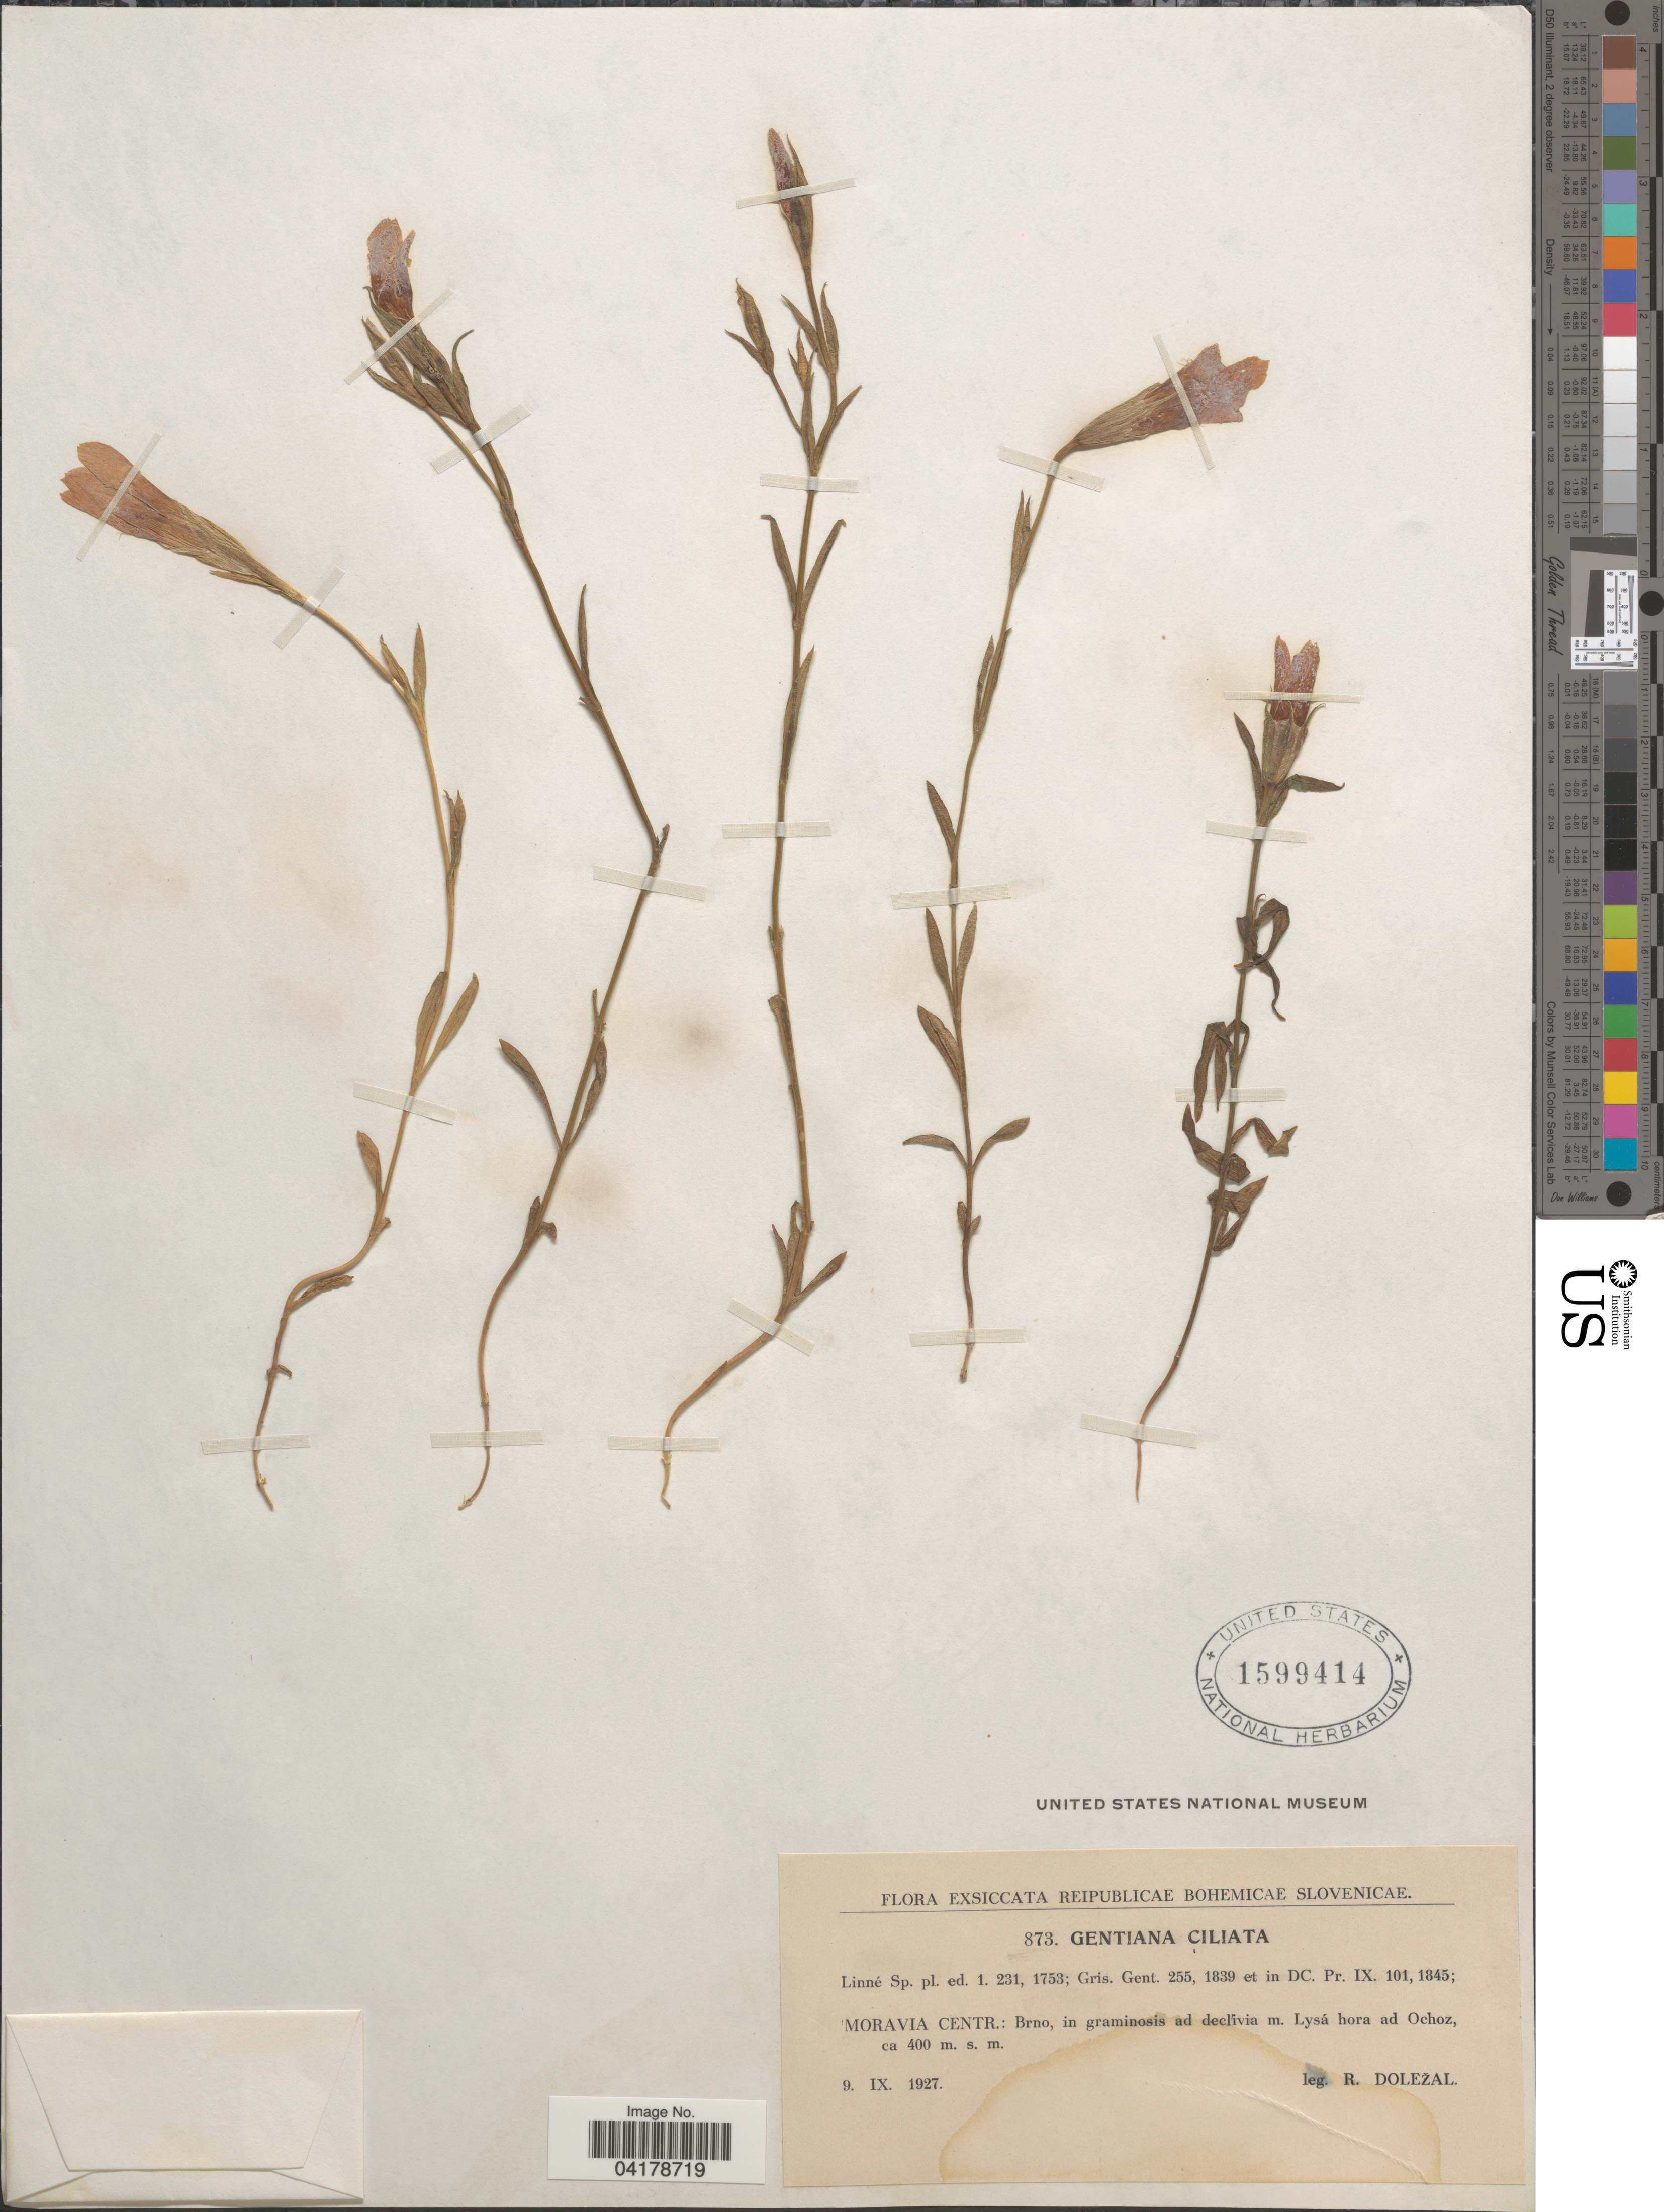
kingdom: Plantae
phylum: Tracheophyta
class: Magnoliopsida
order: Gentianales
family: Gentianaceae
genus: Gentiana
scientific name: Gentiana ciliata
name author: L.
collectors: R. Dolezal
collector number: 873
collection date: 1927-09-09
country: Czechia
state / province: South Moravian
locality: Reipublicae Bohemicae Slovenicae. Moravia Centr.: Brno, in graminosis ad declivia m. Lysá hora ad Ochoz.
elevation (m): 400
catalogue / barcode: US 1599414